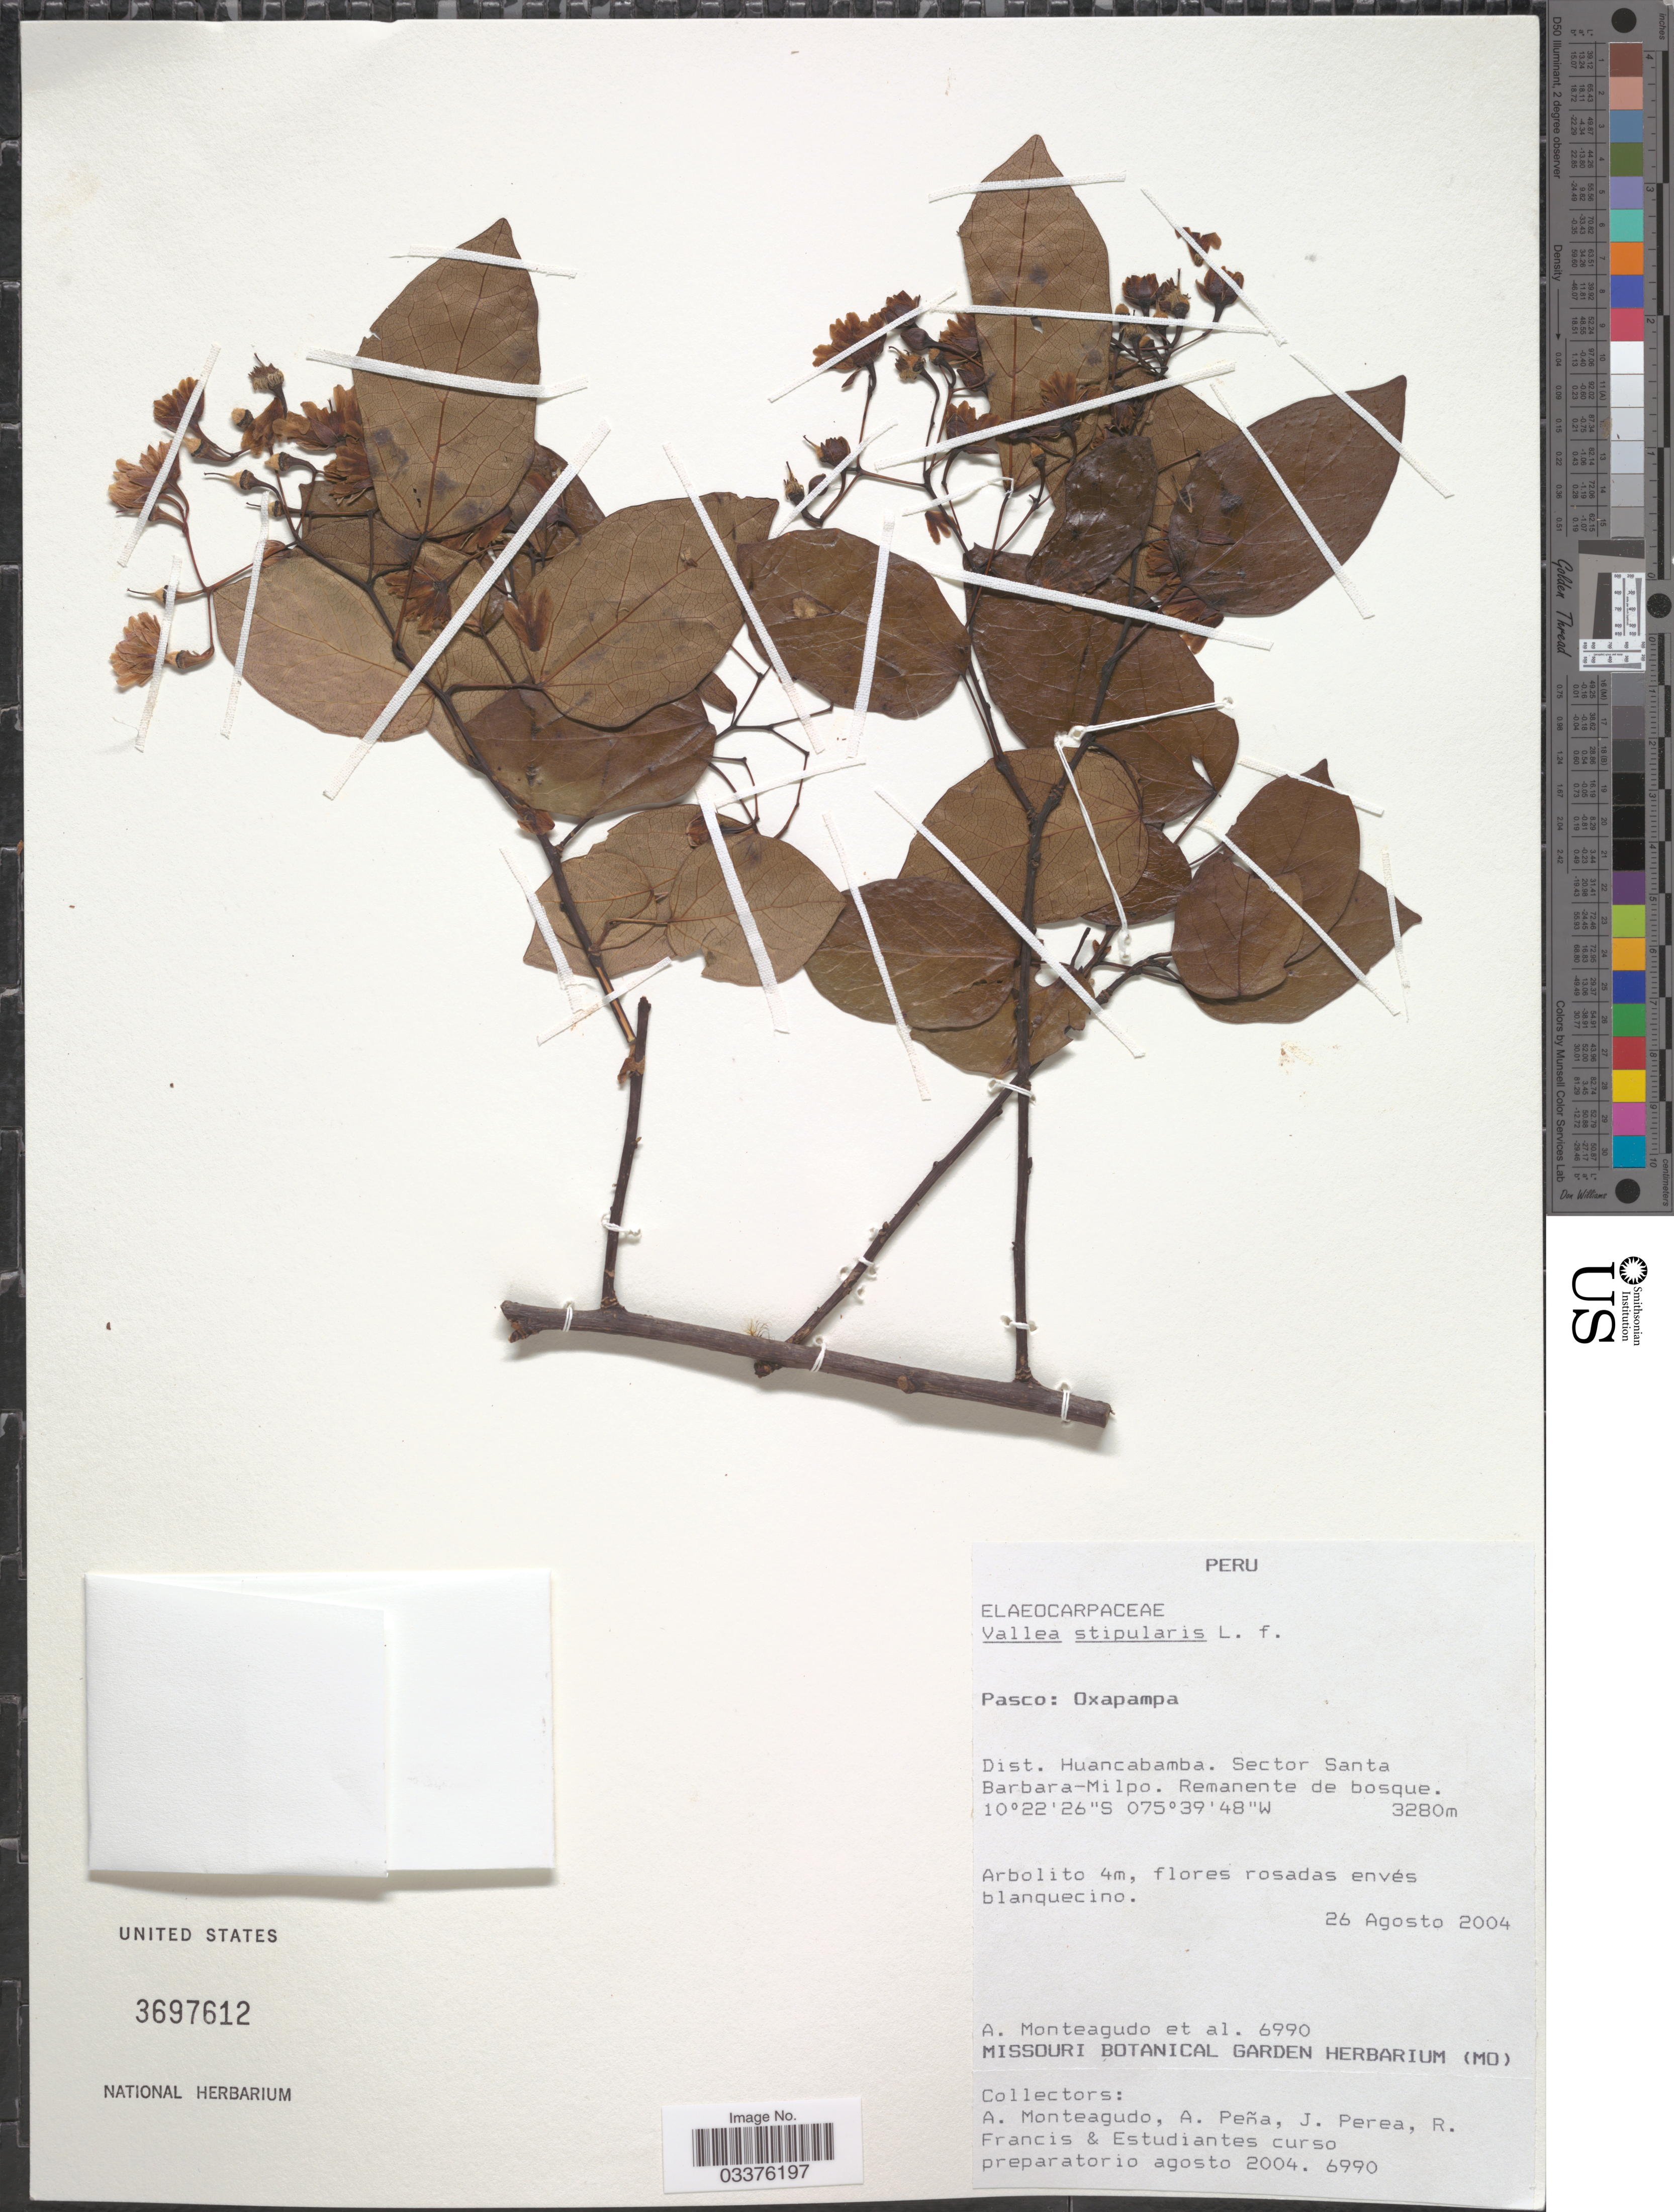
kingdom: Plantae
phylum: Tracheophyta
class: Magnoliopsida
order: Oxalidales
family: Elaeocarpaceae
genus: Vallea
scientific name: Vallea stipularis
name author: L. f.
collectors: A. Monteagudo, A. Peña, J. Perea, R. Francis & Estudiantes Curso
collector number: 6990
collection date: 2004-08-26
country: Peru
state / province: Pasco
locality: Oxapampa, Dist. Huancabamba. Sector Santa Barbara-Milpo.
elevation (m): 3280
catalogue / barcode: US 3697612